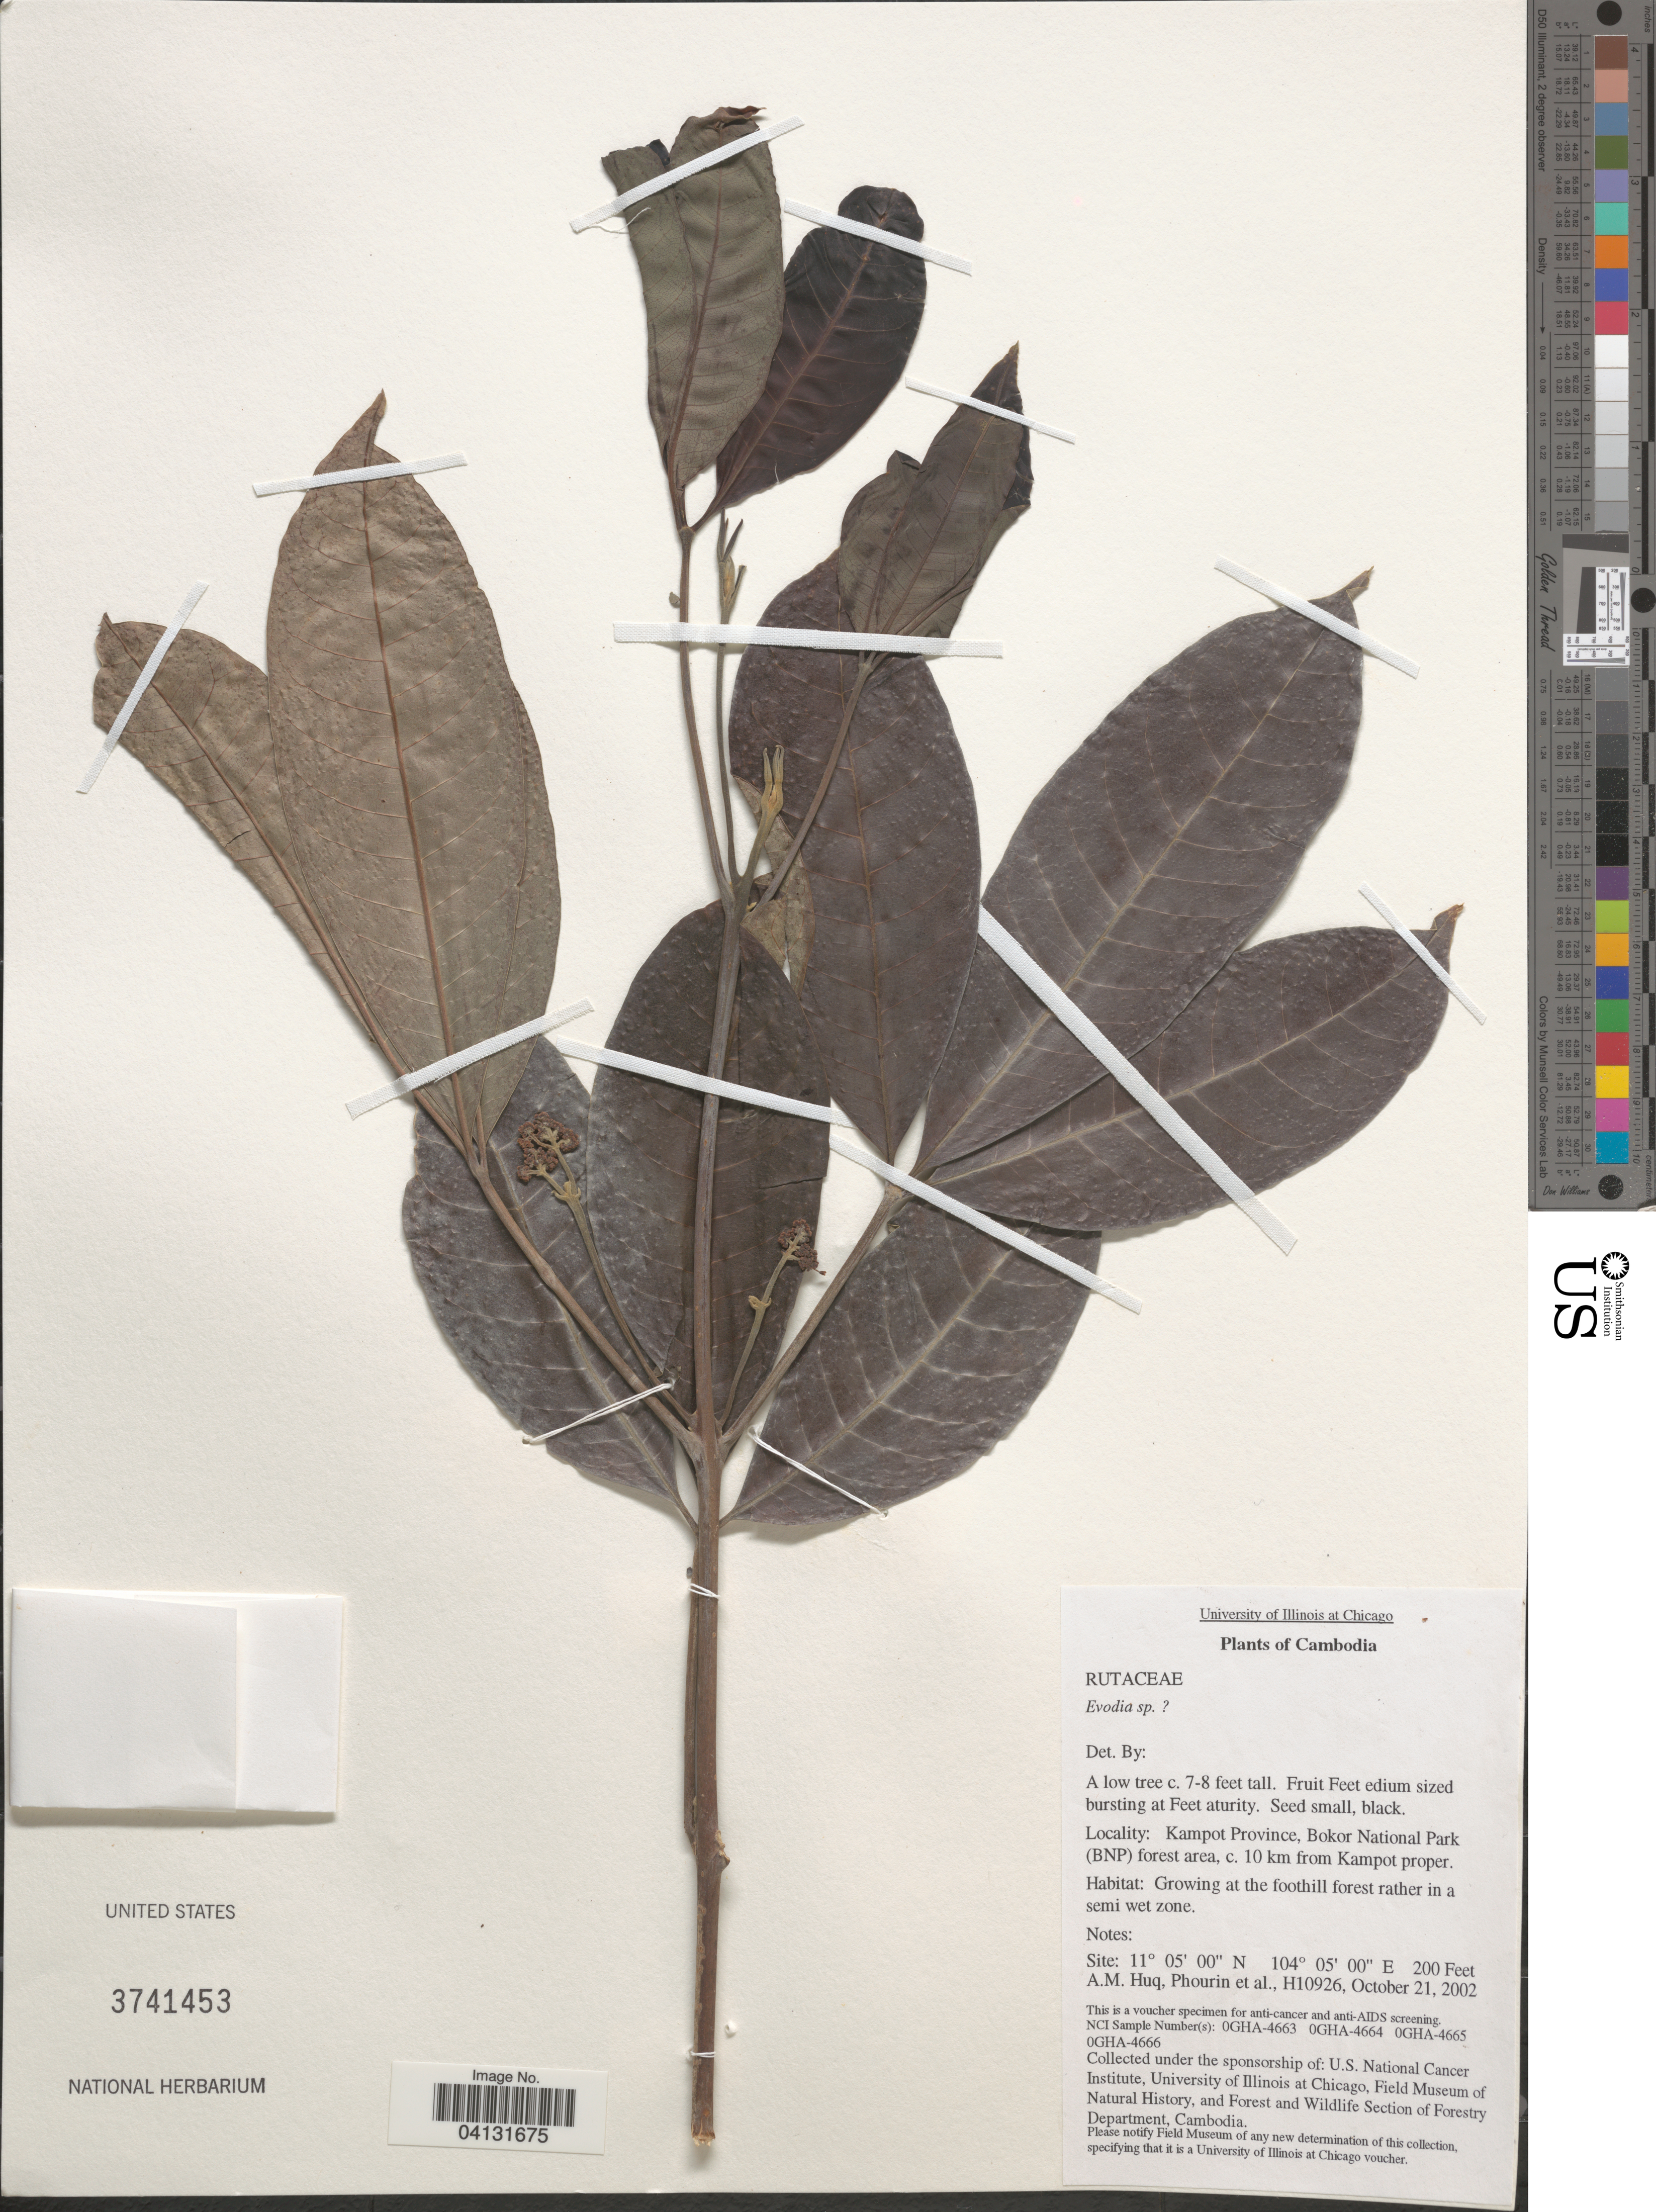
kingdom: Plantae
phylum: Tracheophyta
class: Magnoliopsida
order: Sapindales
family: Rutaceae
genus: Melicope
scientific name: Melicope sp.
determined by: Strong, Mark T., (BOT), Smithsonian Institution - National Museum of Natural History (UNITED STATES)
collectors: A. M. Huq, -- Phourin & et al.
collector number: H10926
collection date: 2002-10-21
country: Cambodia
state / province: Kâmpât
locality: Kampot Province, Bokor National Park (BNP) forest area, c. 10 km from Kampot proper.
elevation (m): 61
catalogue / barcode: US 3741453